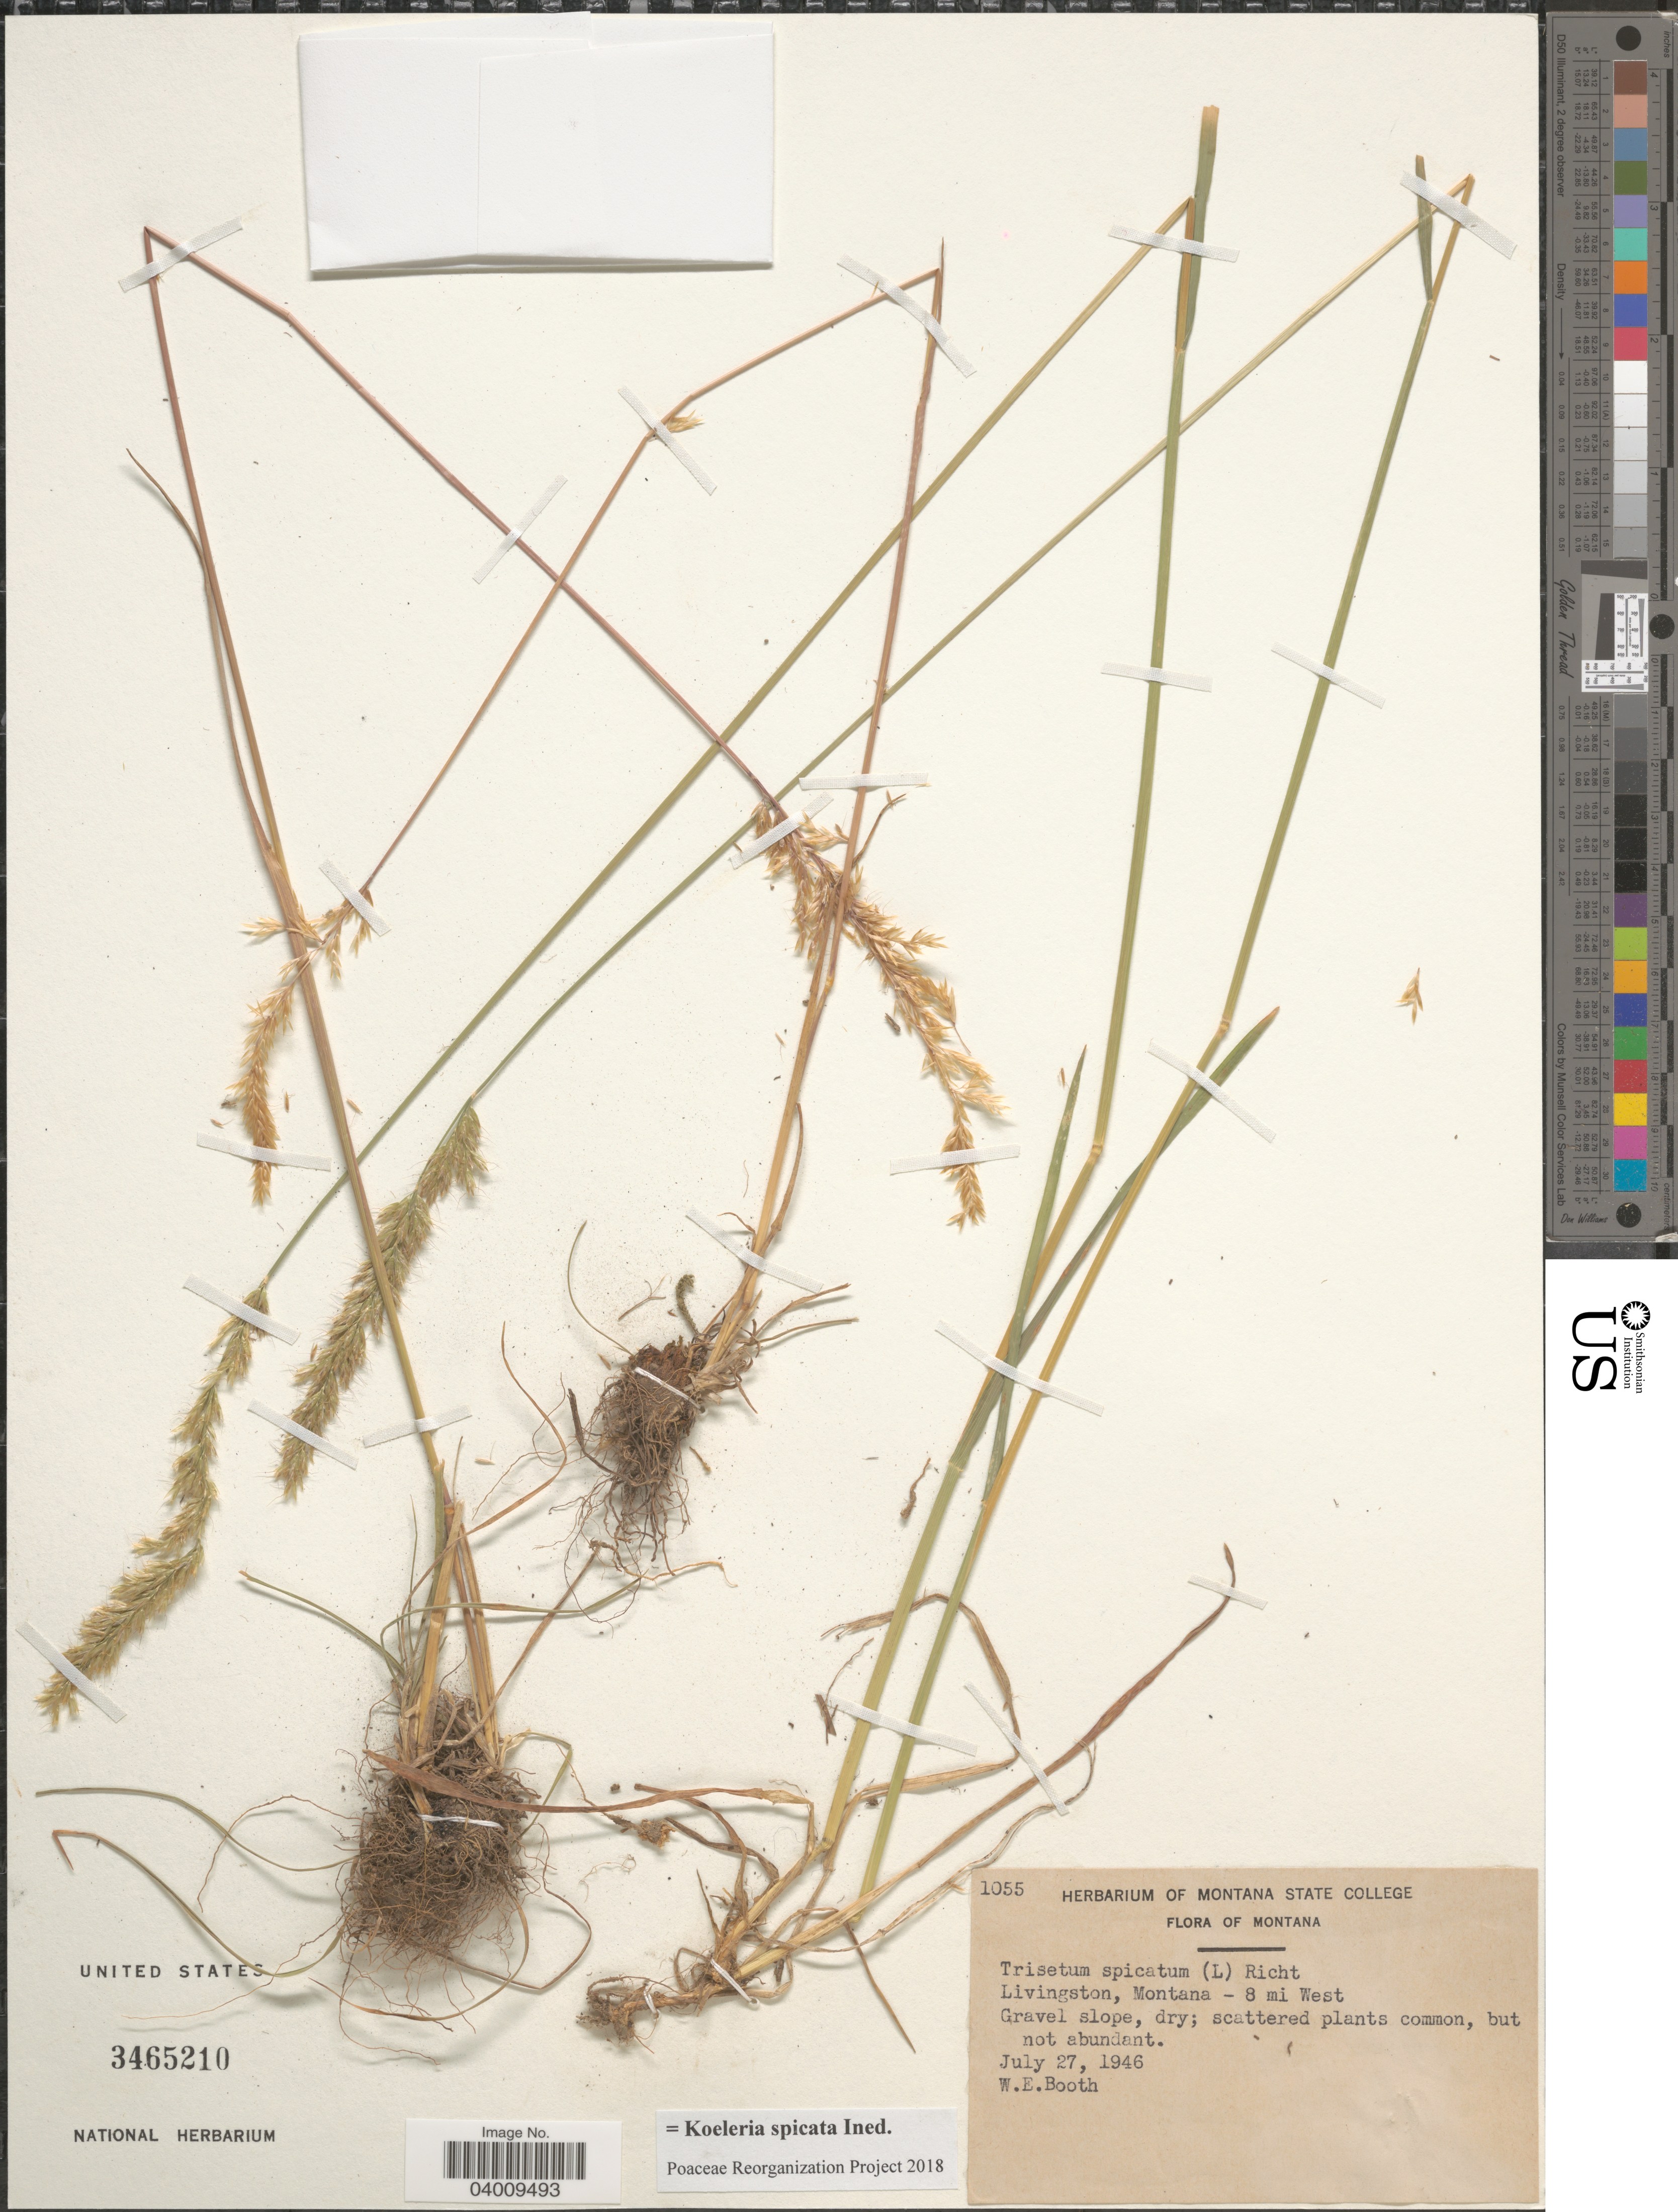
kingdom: Plantae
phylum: Tracheophyta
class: Liliopsida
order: Poales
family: Poaceae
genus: Koeleria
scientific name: Koeleria spicata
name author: (L.) Barberá et al.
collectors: W. Booth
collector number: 1055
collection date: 1946-07-27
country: United States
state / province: Montana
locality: Livingston - 8 mi West.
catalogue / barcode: US 3465210